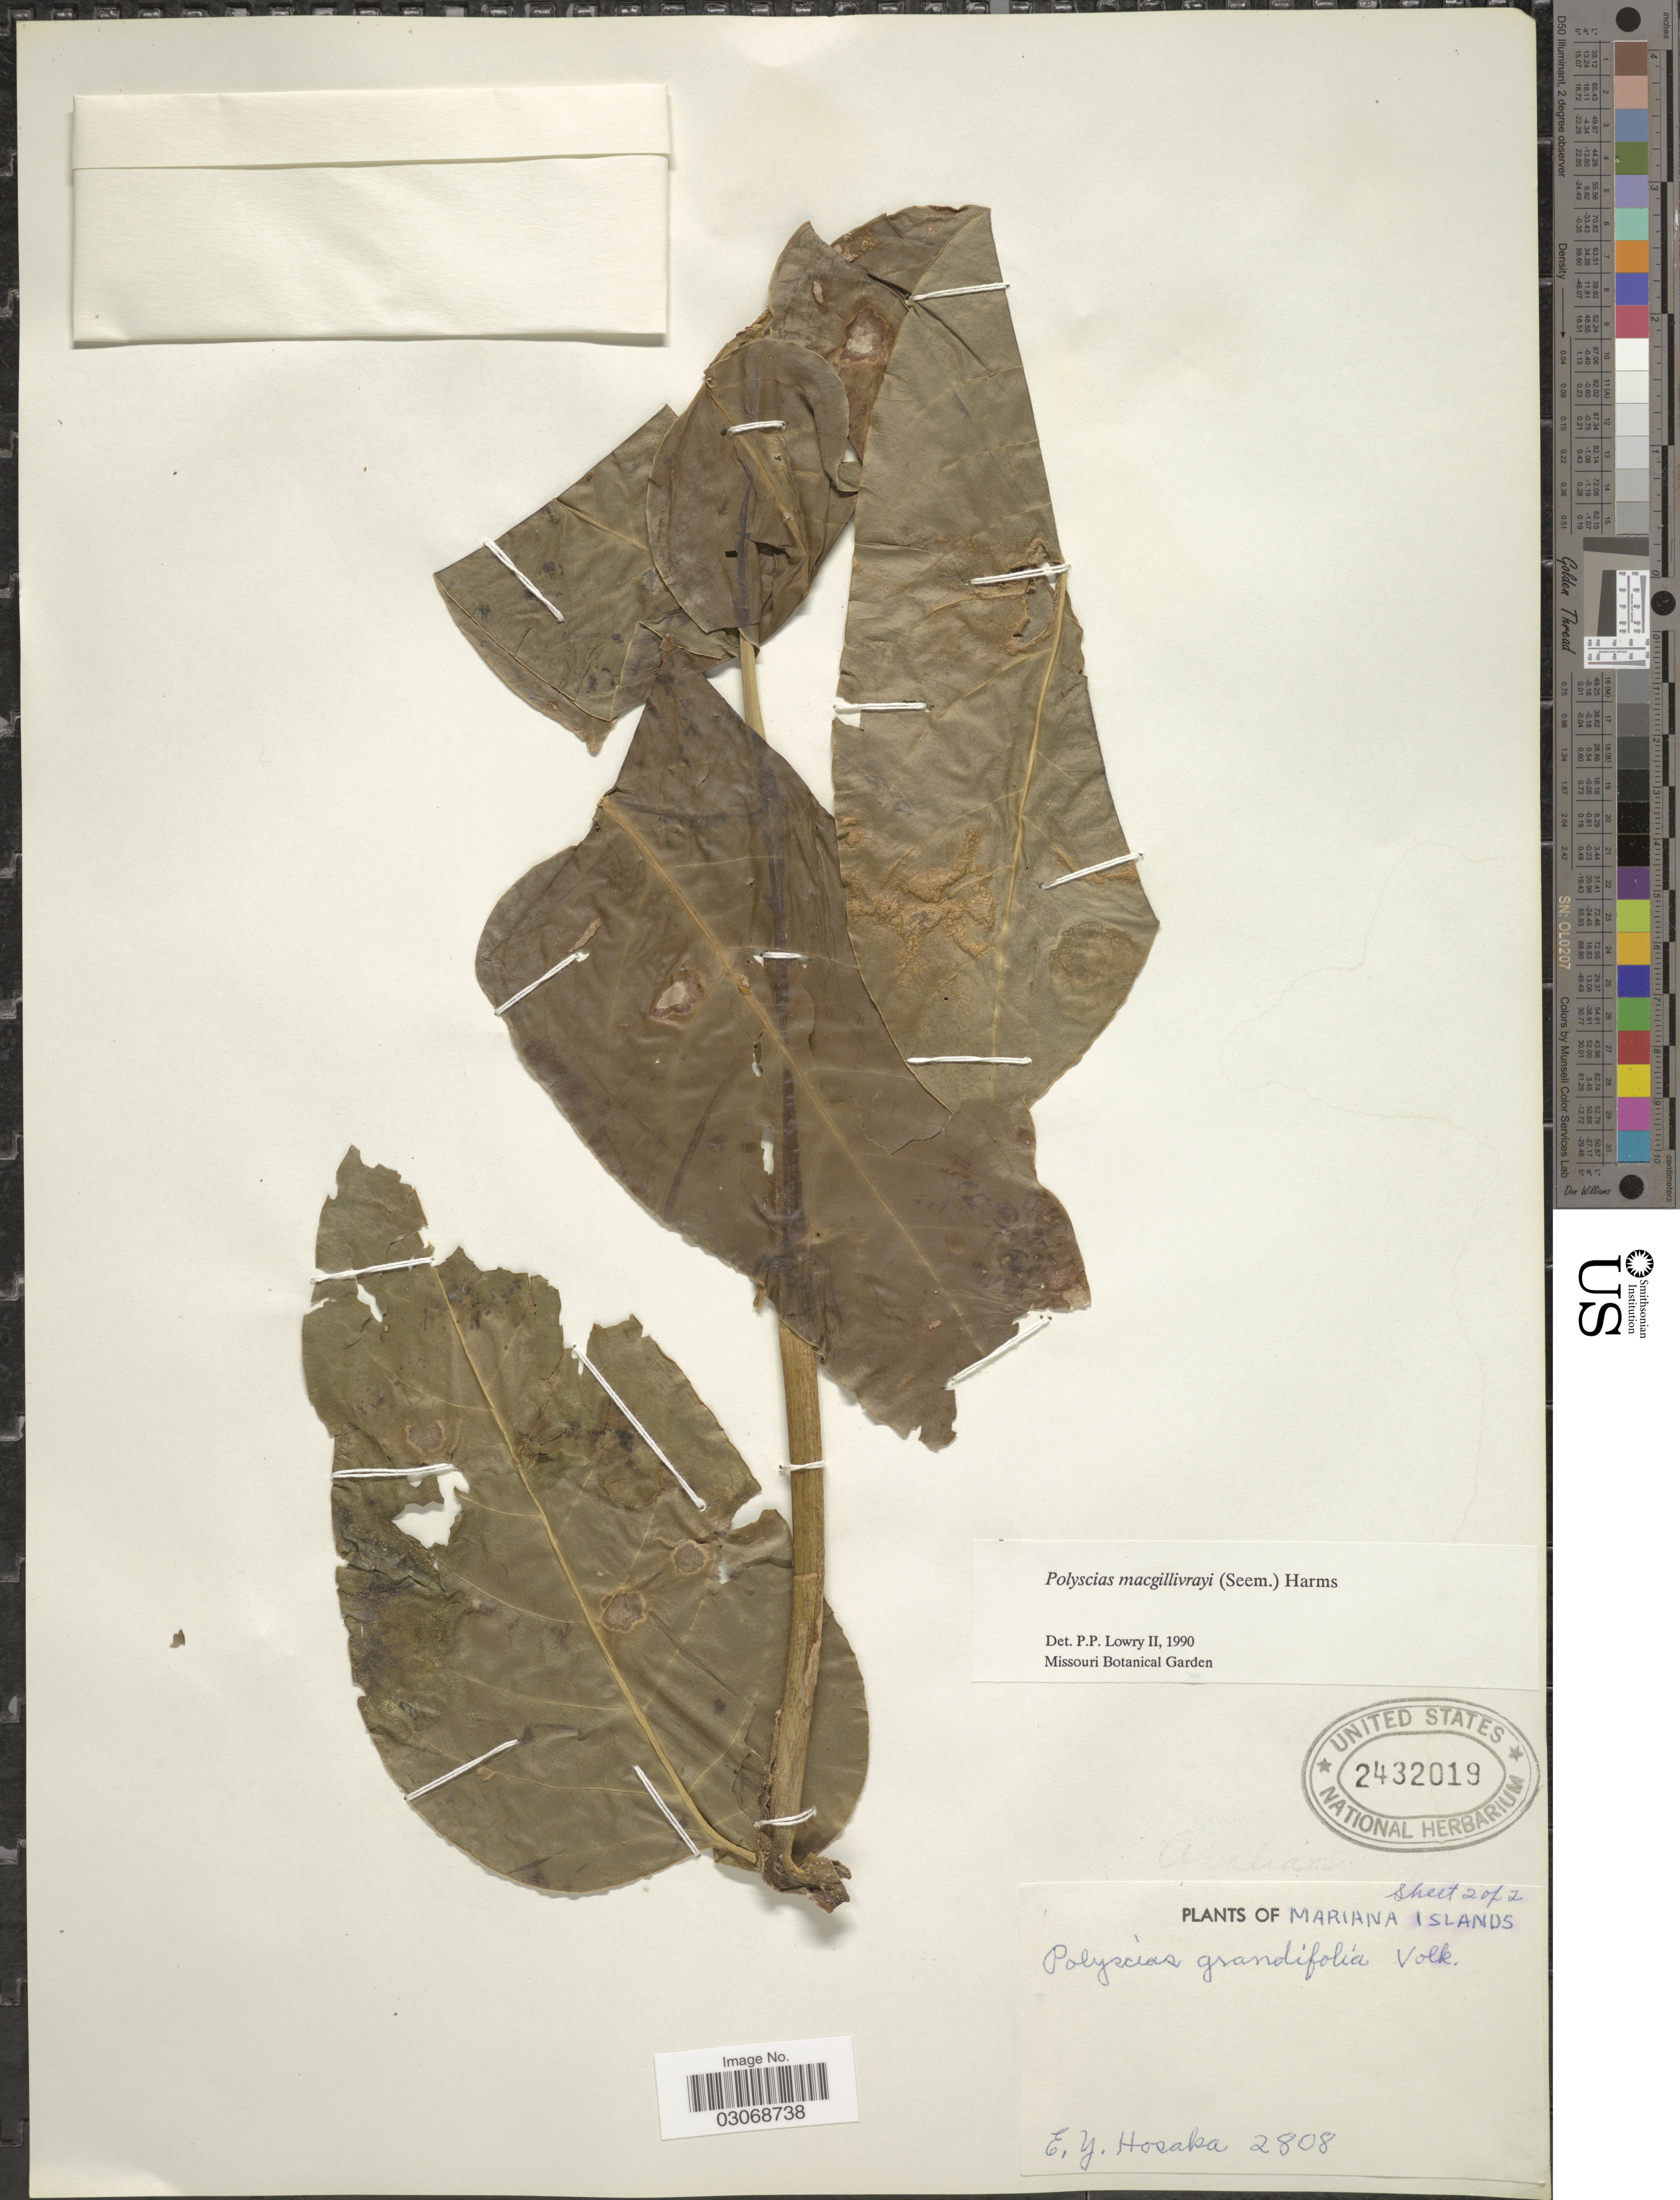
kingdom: Plantae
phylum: Tracheophyta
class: Magnoliopsida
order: Apiales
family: Araliaceae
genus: Polyscias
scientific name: Polyscias macgillivrayi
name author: Harms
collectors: E. Y. Hosaka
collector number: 2808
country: Northern Mariana Islands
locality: Mariana Islands.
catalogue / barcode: US 2432019